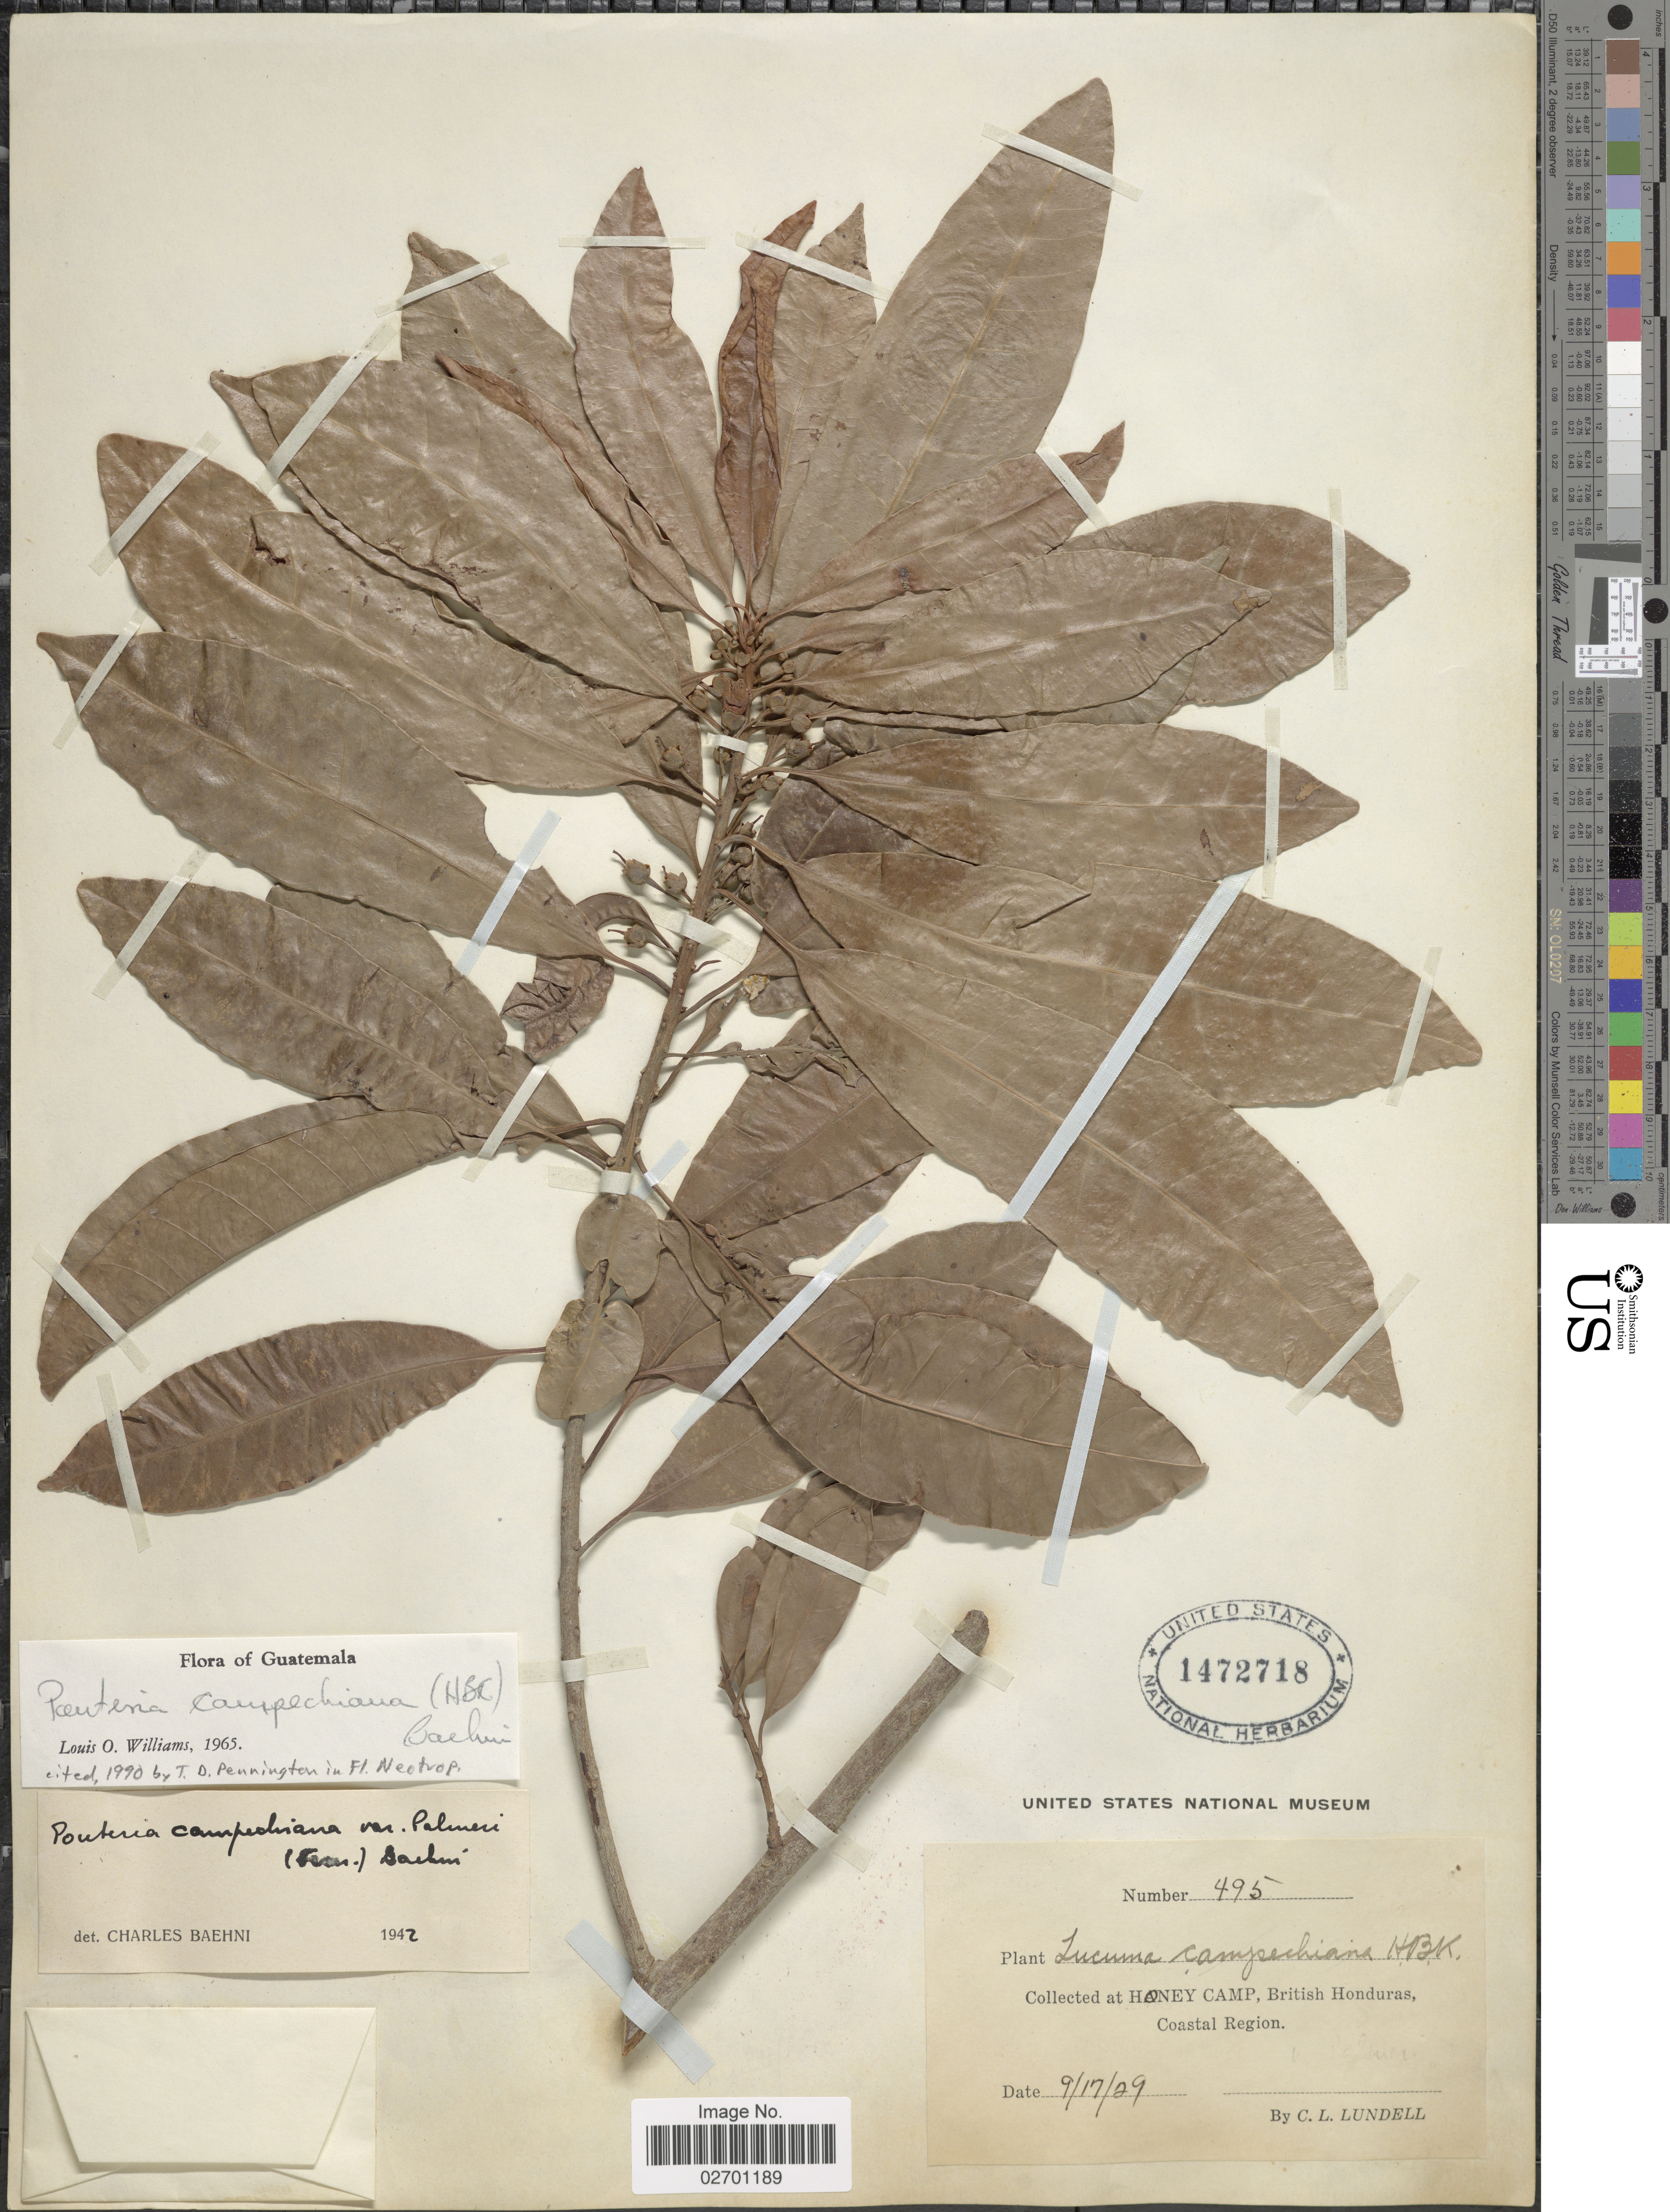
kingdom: Plantae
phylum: Tracheophyta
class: Magnoliopsida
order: Ericales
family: Sapotaceae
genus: Pouteria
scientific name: Pouteria campechiana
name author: (Kunth) Baehni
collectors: C. L. Lundell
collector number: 495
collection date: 1929-09-17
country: Belize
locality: British Honduras, Honey Camp, Coastal Region.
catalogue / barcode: US 1472718